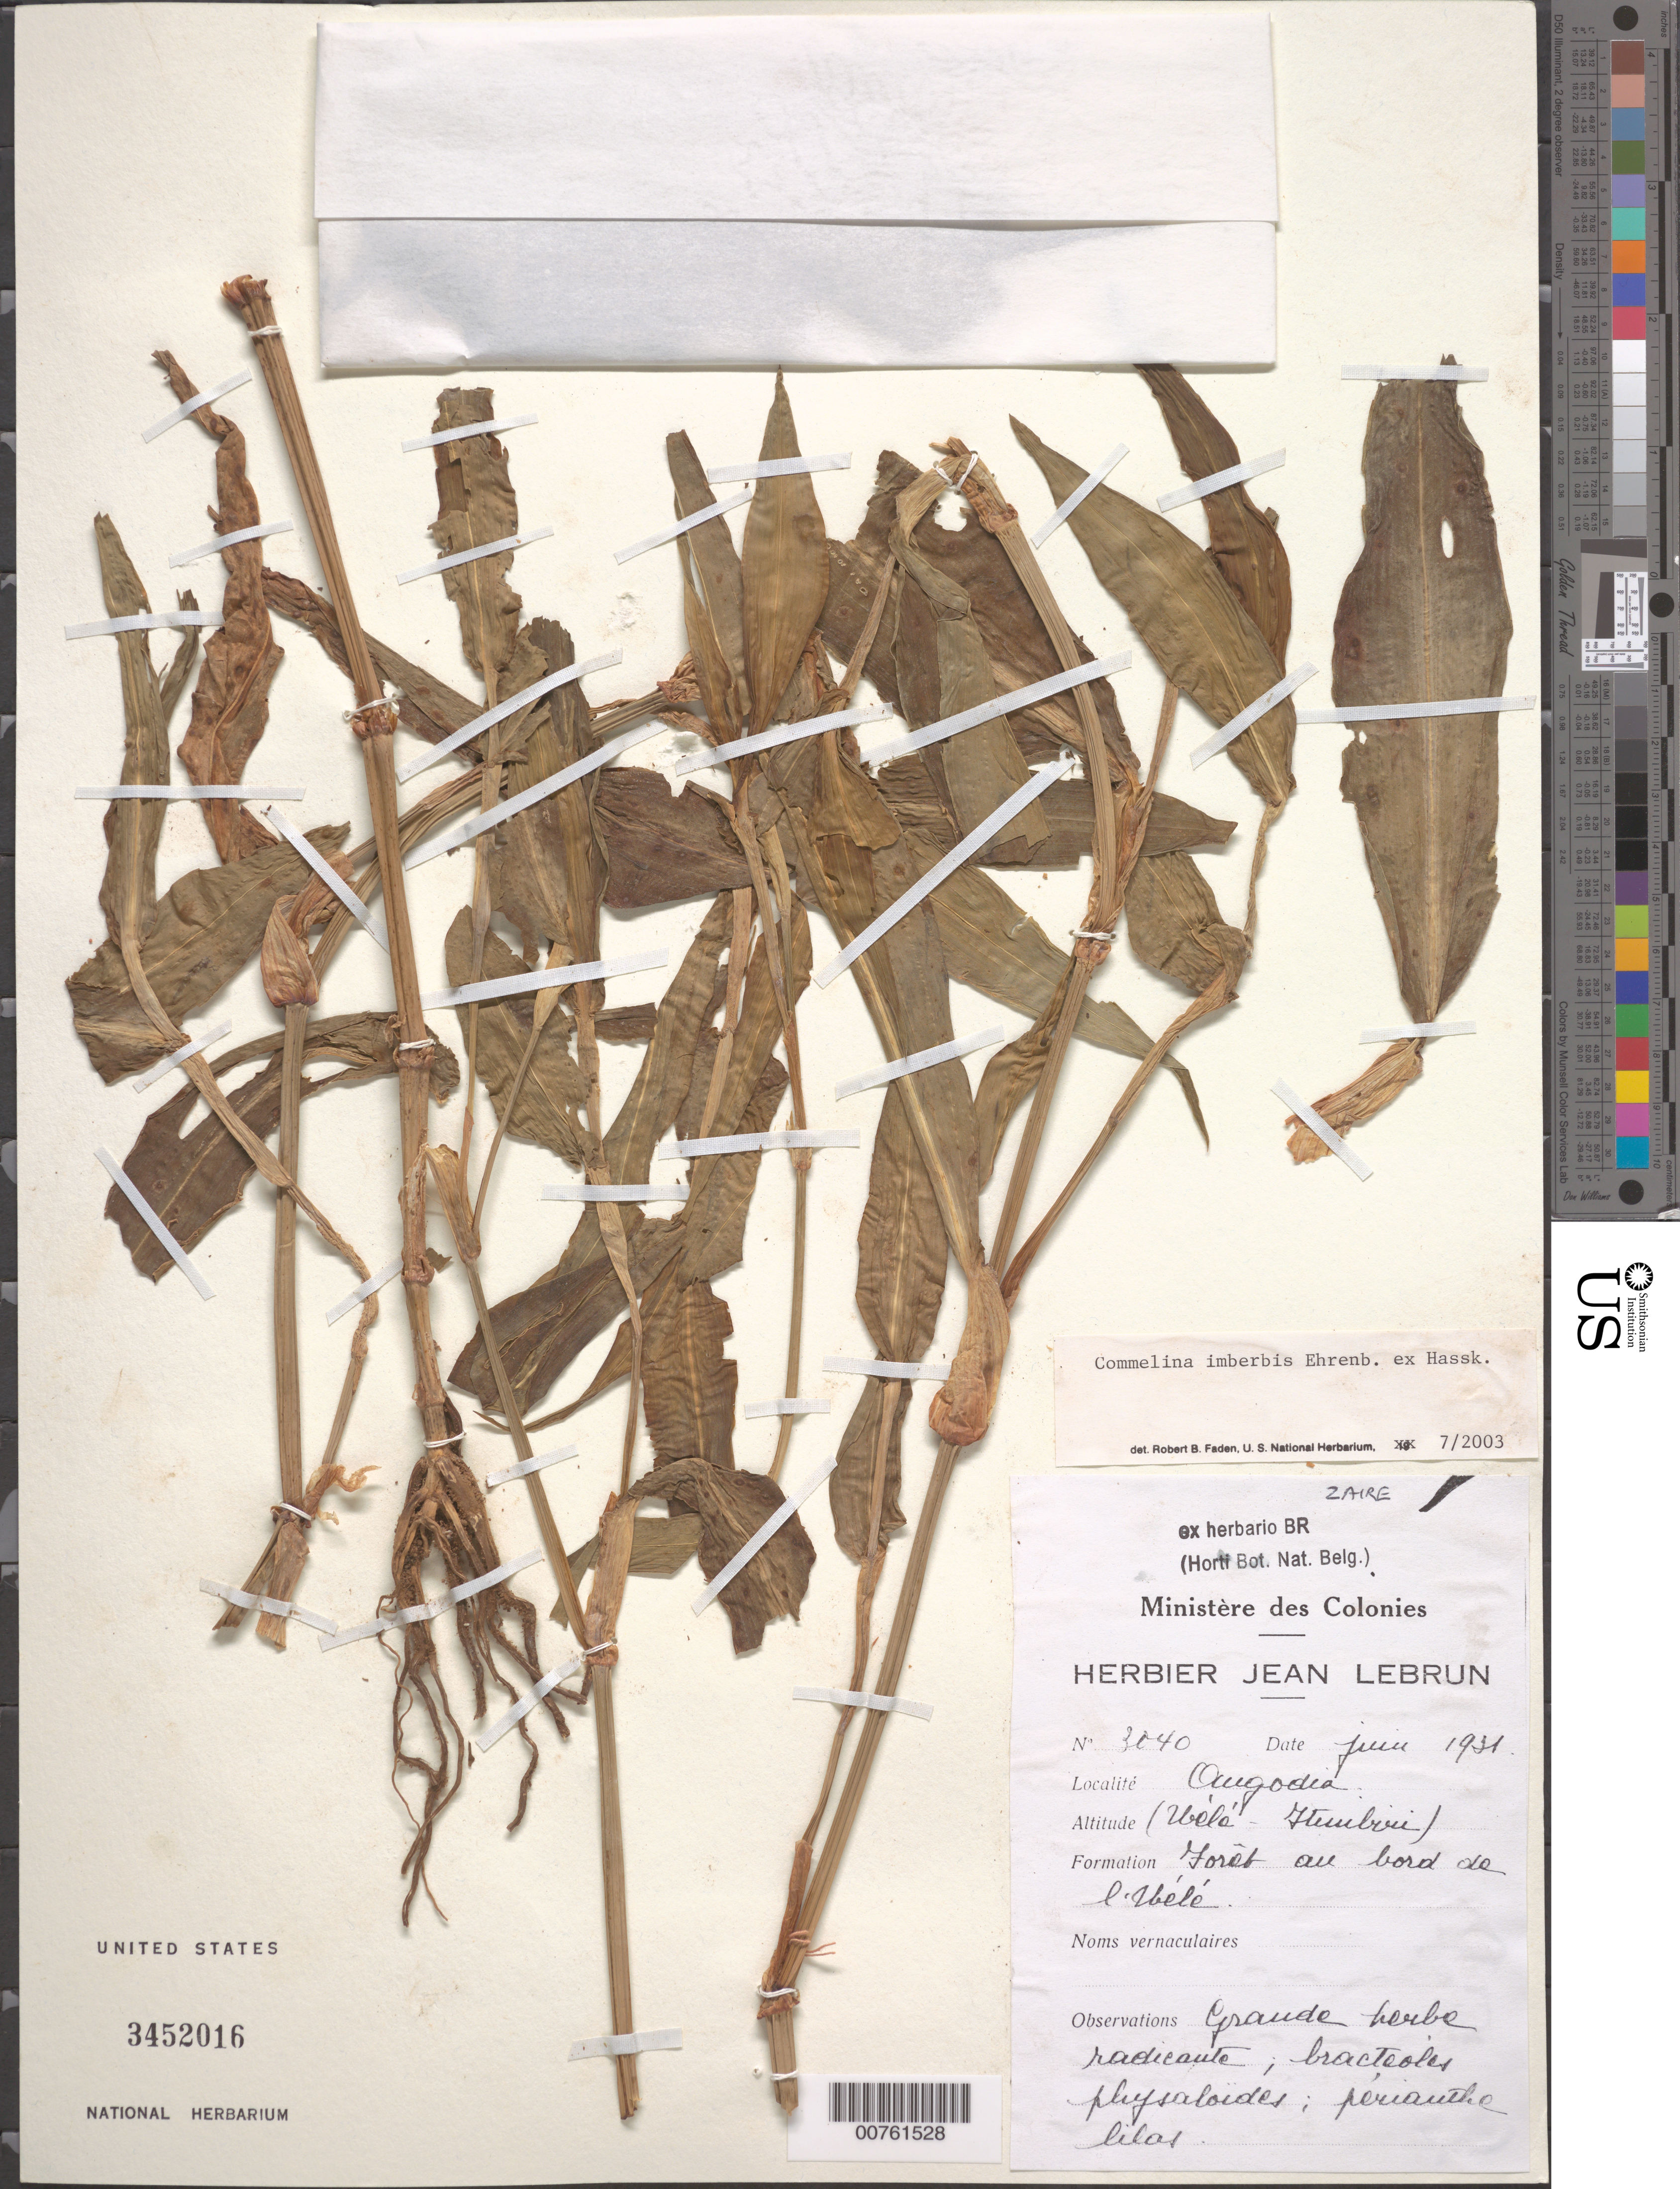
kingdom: Plantae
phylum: Tracheophyta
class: Liliopsida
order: Commelinales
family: Commelinaceae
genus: Commelina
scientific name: Commelina imberbis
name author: Ehrenb. ex Hassk.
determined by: Faden, Robert B., (US), Smithsonian Institution - National Museum of Natural History (UNITED STATES)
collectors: J. A. Lebrun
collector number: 3040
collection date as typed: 00 Jul 1931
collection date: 1931-07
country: Congo, Democratic Republic of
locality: Owgodia (Uele-Itumbiri)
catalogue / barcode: US 3452016